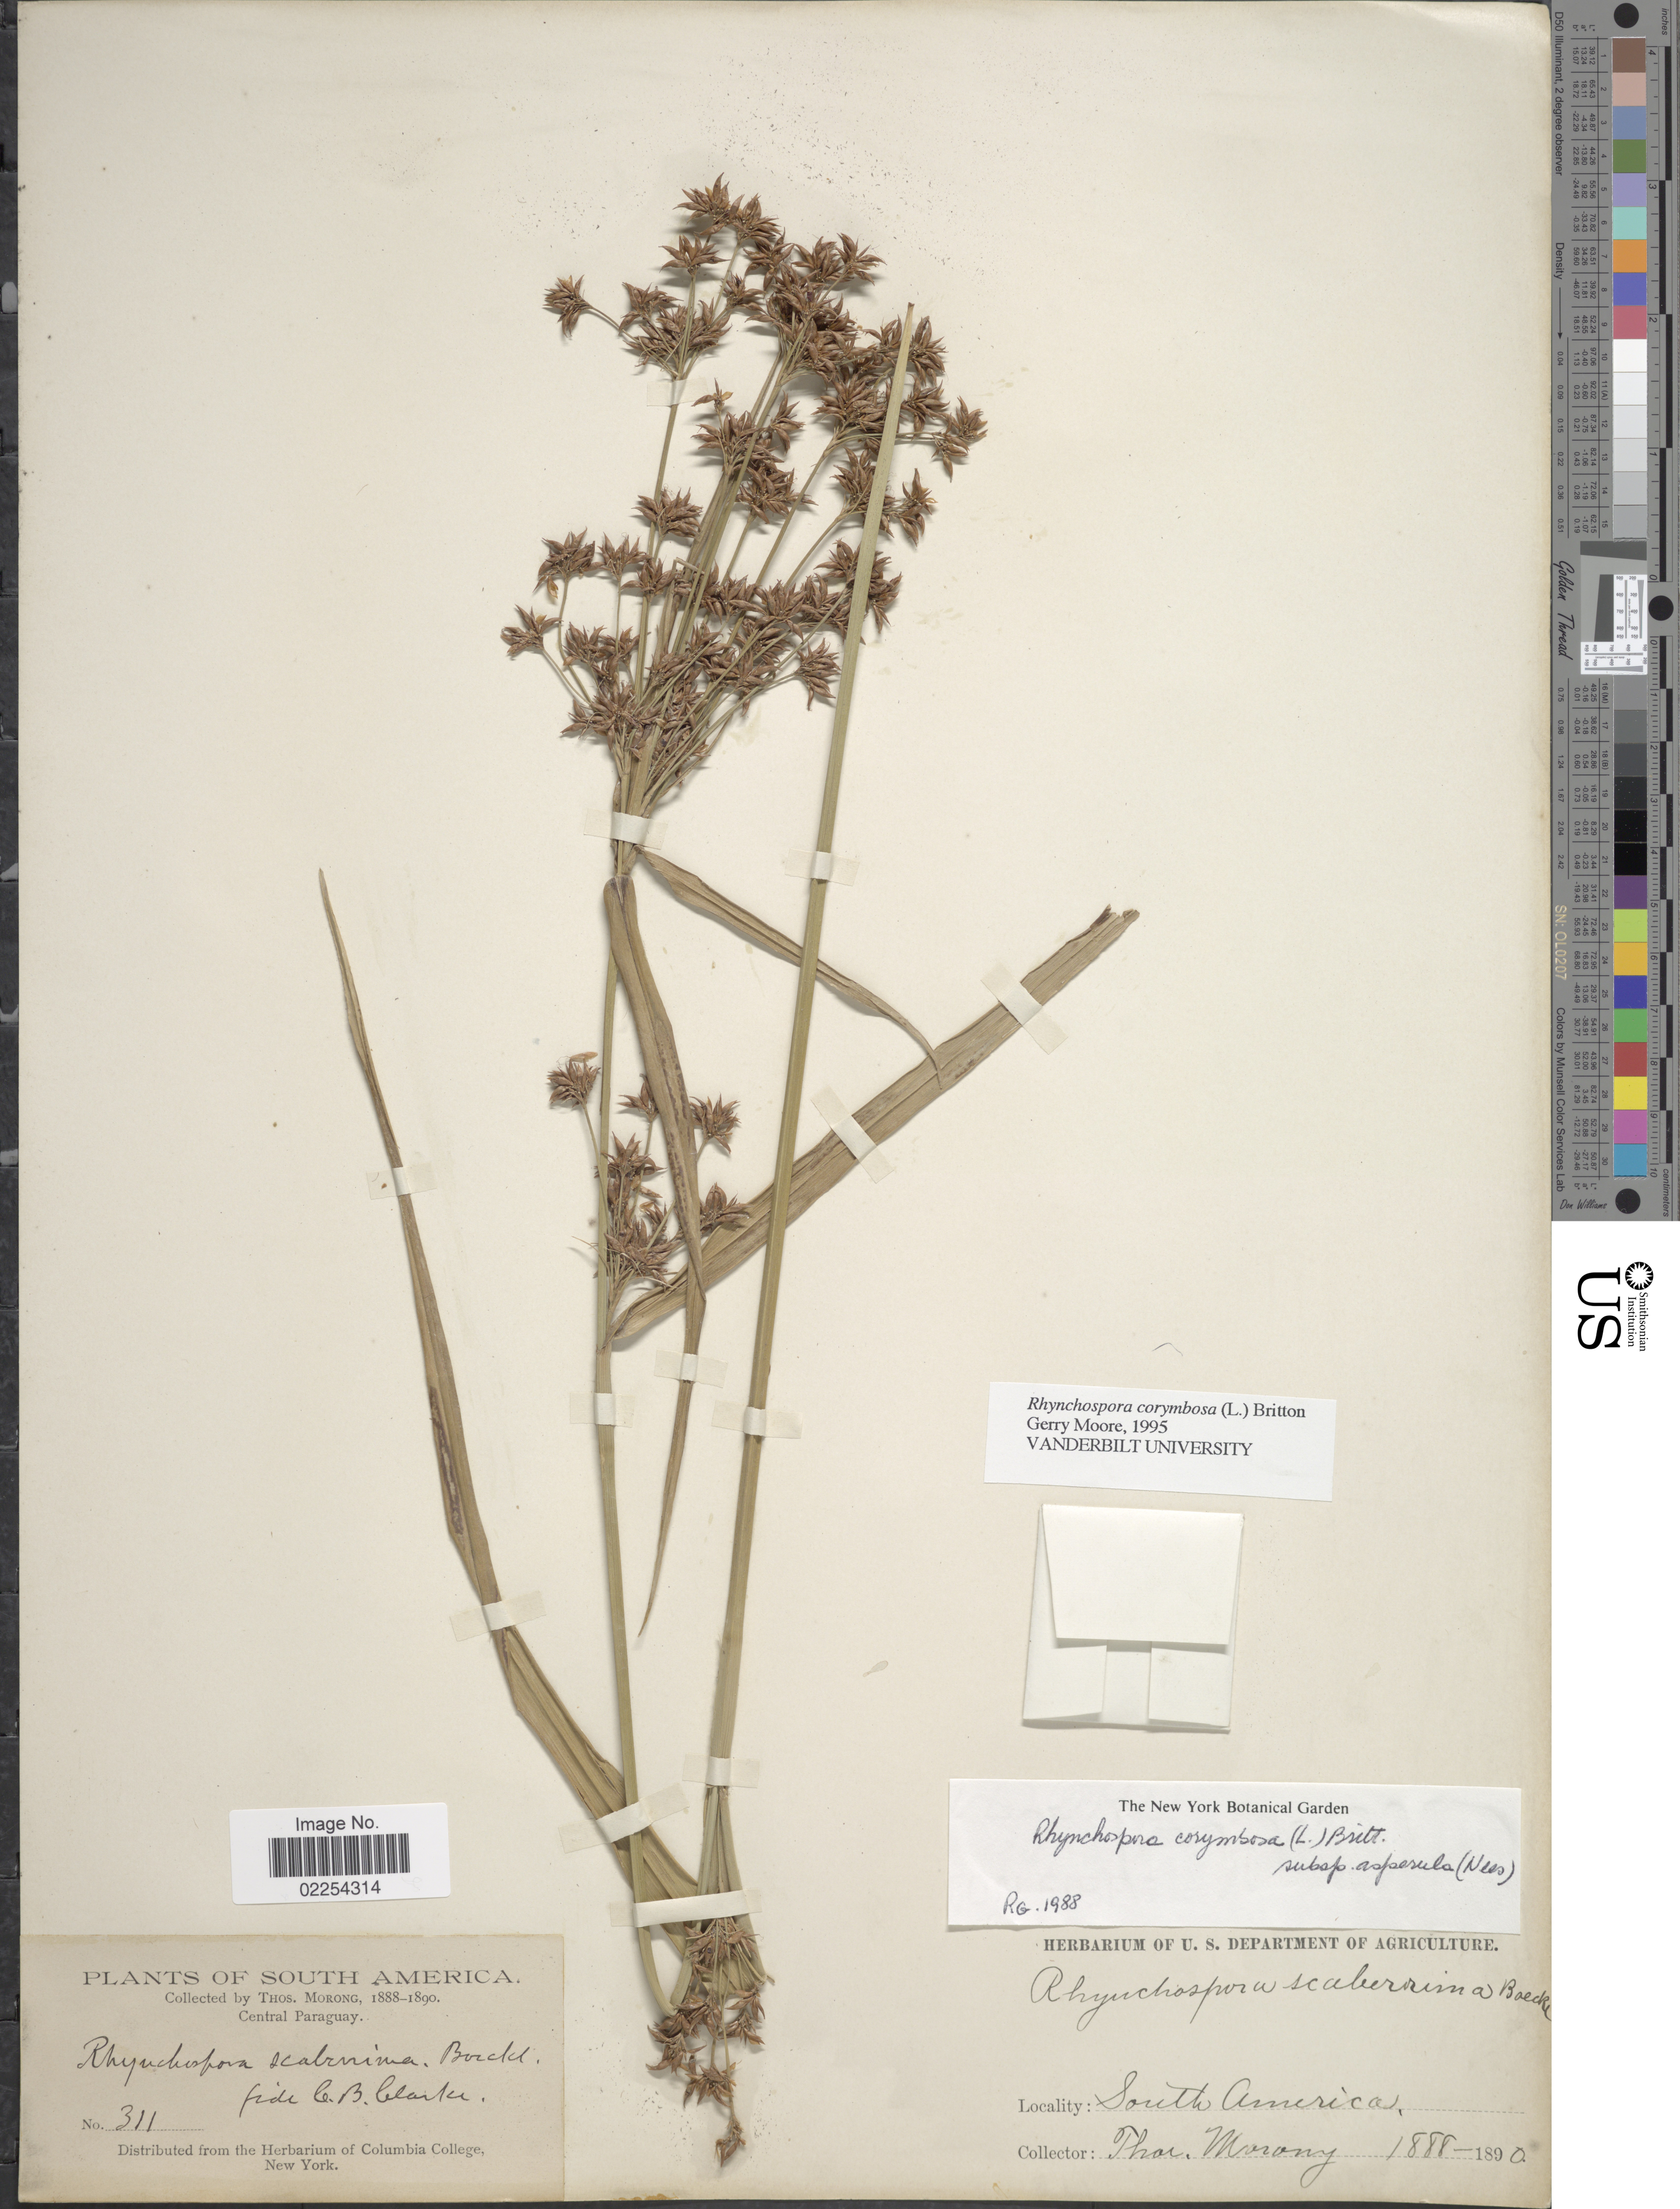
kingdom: Plantae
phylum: Tracheophyta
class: Liliopsida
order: Poales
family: Cyperaceae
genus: Rhynchospora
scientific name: Rhynchospora corymbosa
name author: (L.) Britton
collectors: ex herb. T. Morong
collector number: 311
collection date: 1888/1890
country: Paraguay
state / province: Central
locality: South America, Central Paraguay